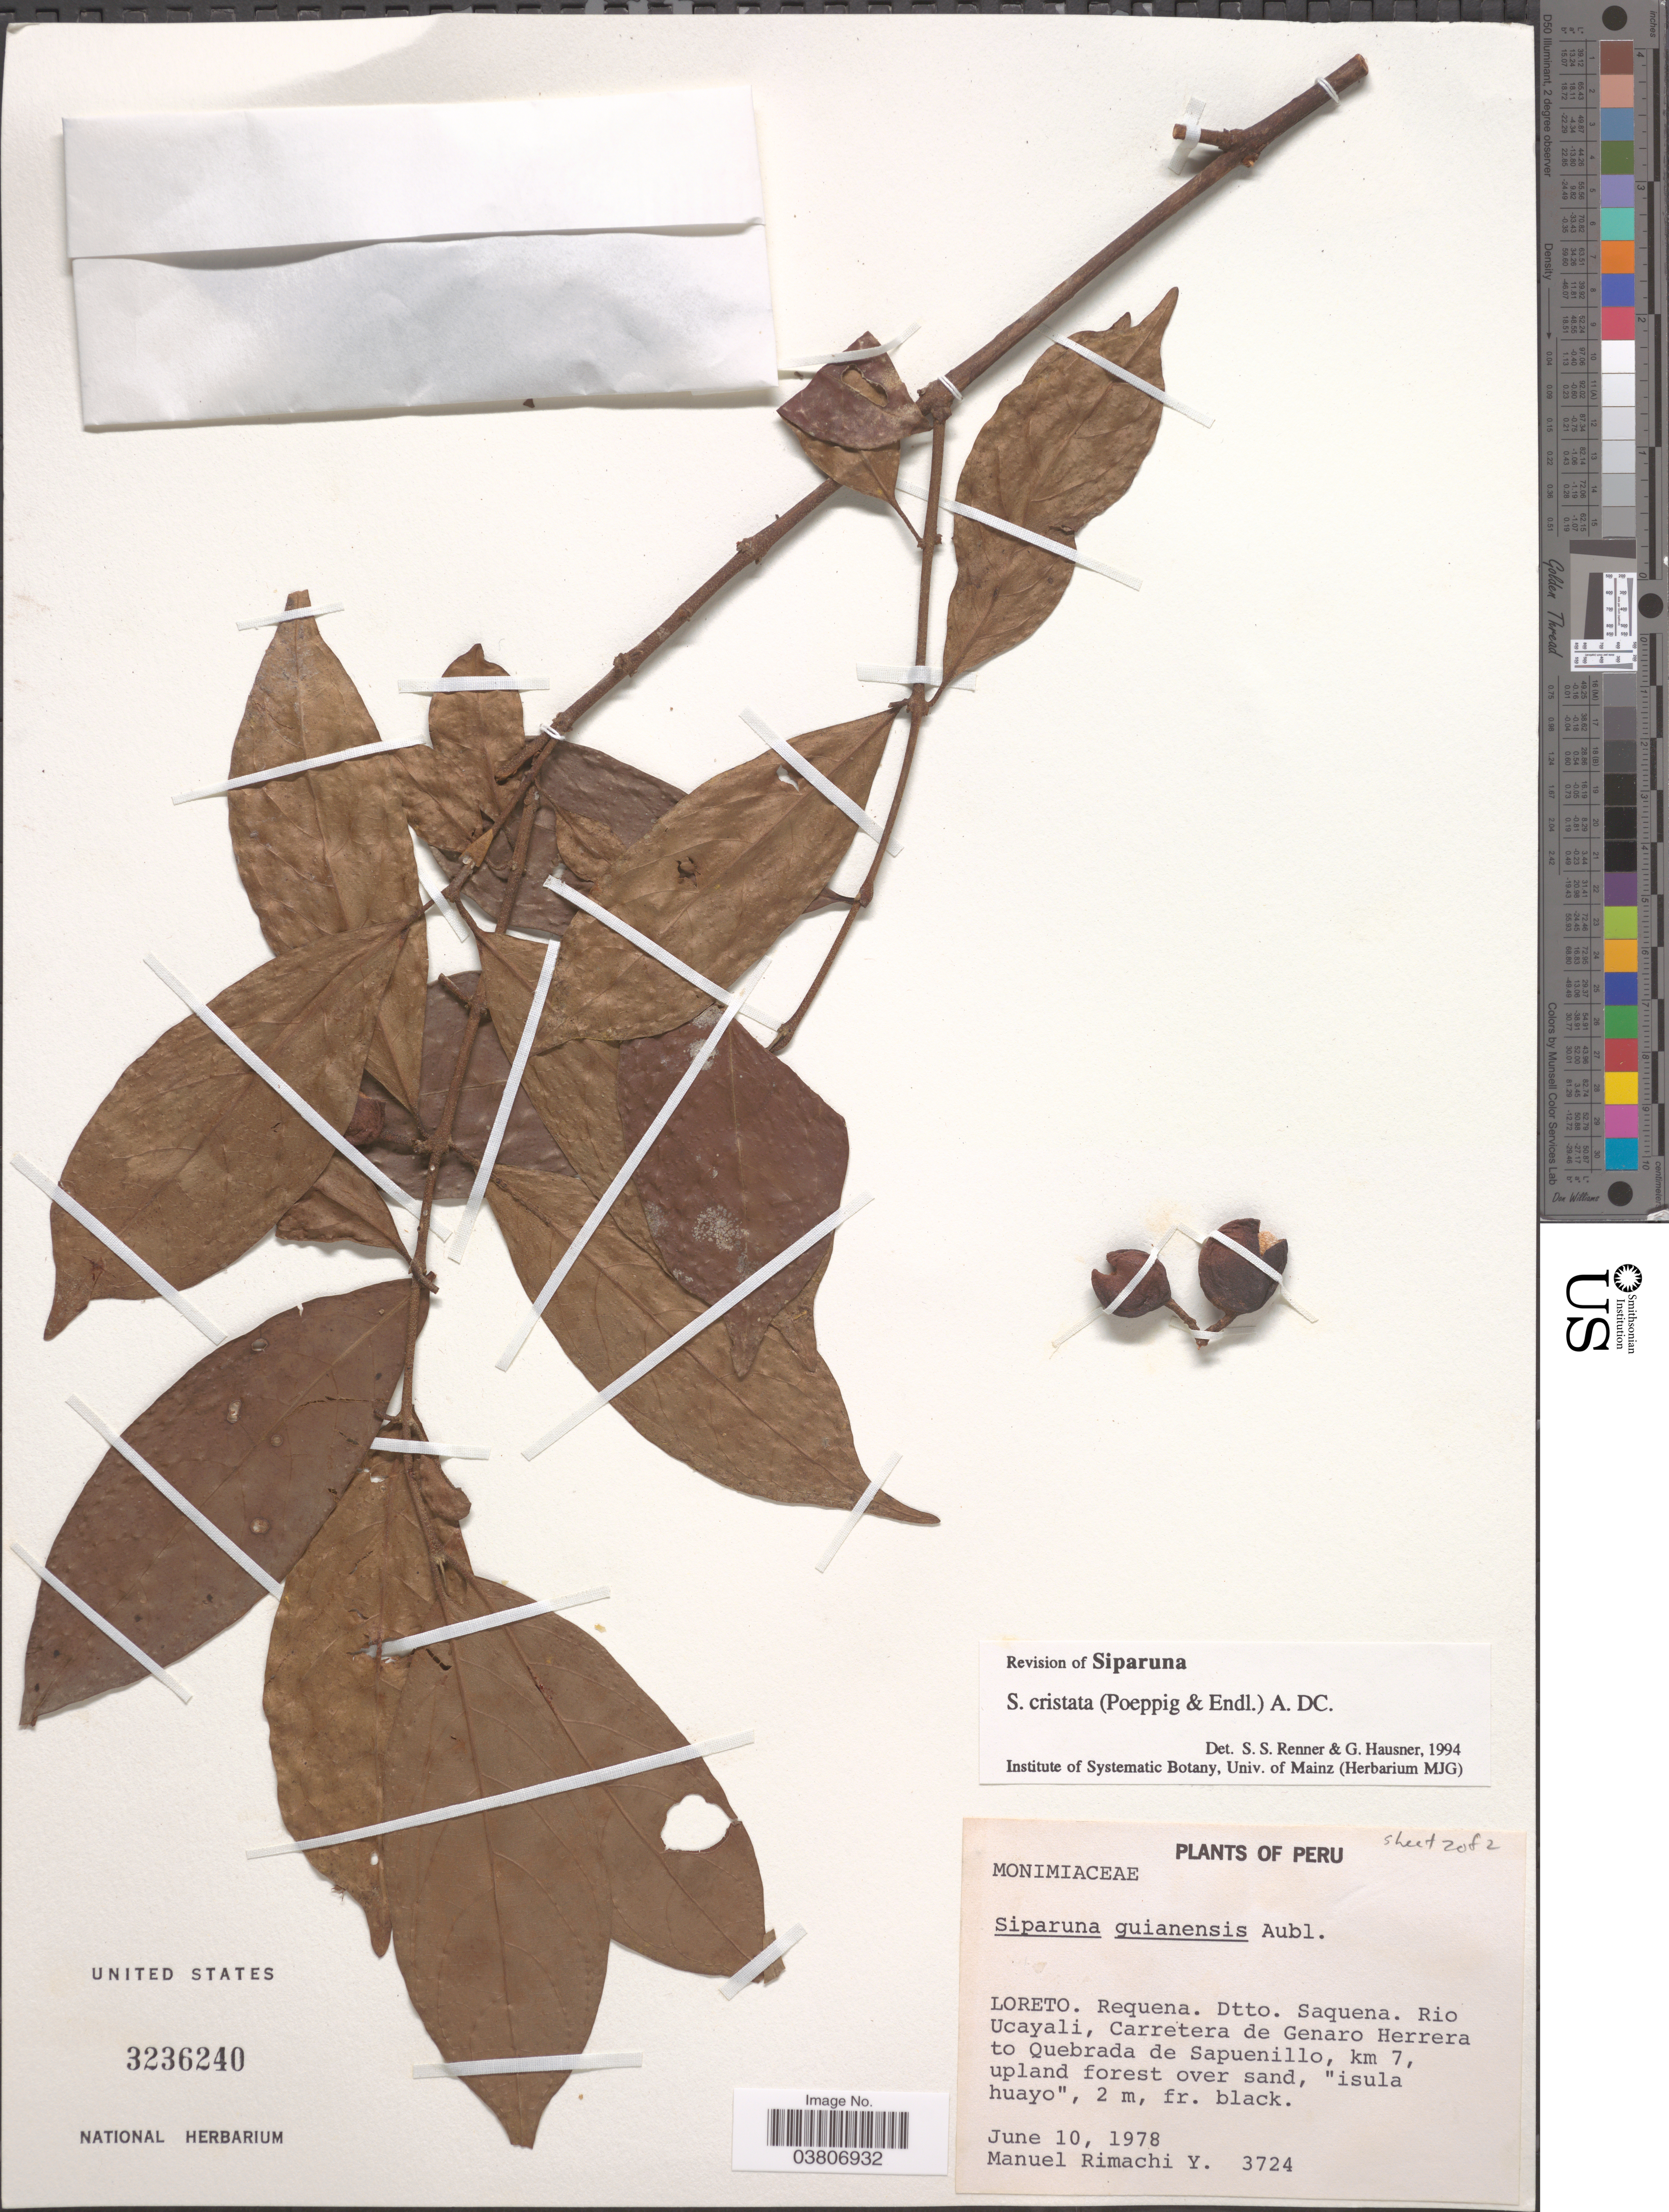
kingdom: Plantae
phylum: Tracheophyta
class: Magnoliopsida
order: Laurales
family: Siparunaceae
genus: Siparuna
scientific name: Siparuna cristata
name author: (Poepp. & Endl.) A. DC.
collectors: M. Rimachi Y.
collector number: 3724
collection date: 1978-06-10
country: Peru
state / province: Loreto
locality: Requena. Dtto. Saquena. Rio Ucayali, Carretera de Genaro Herrera to Quebrada de Sapuenillo, km 7.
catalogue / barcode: US 3236240